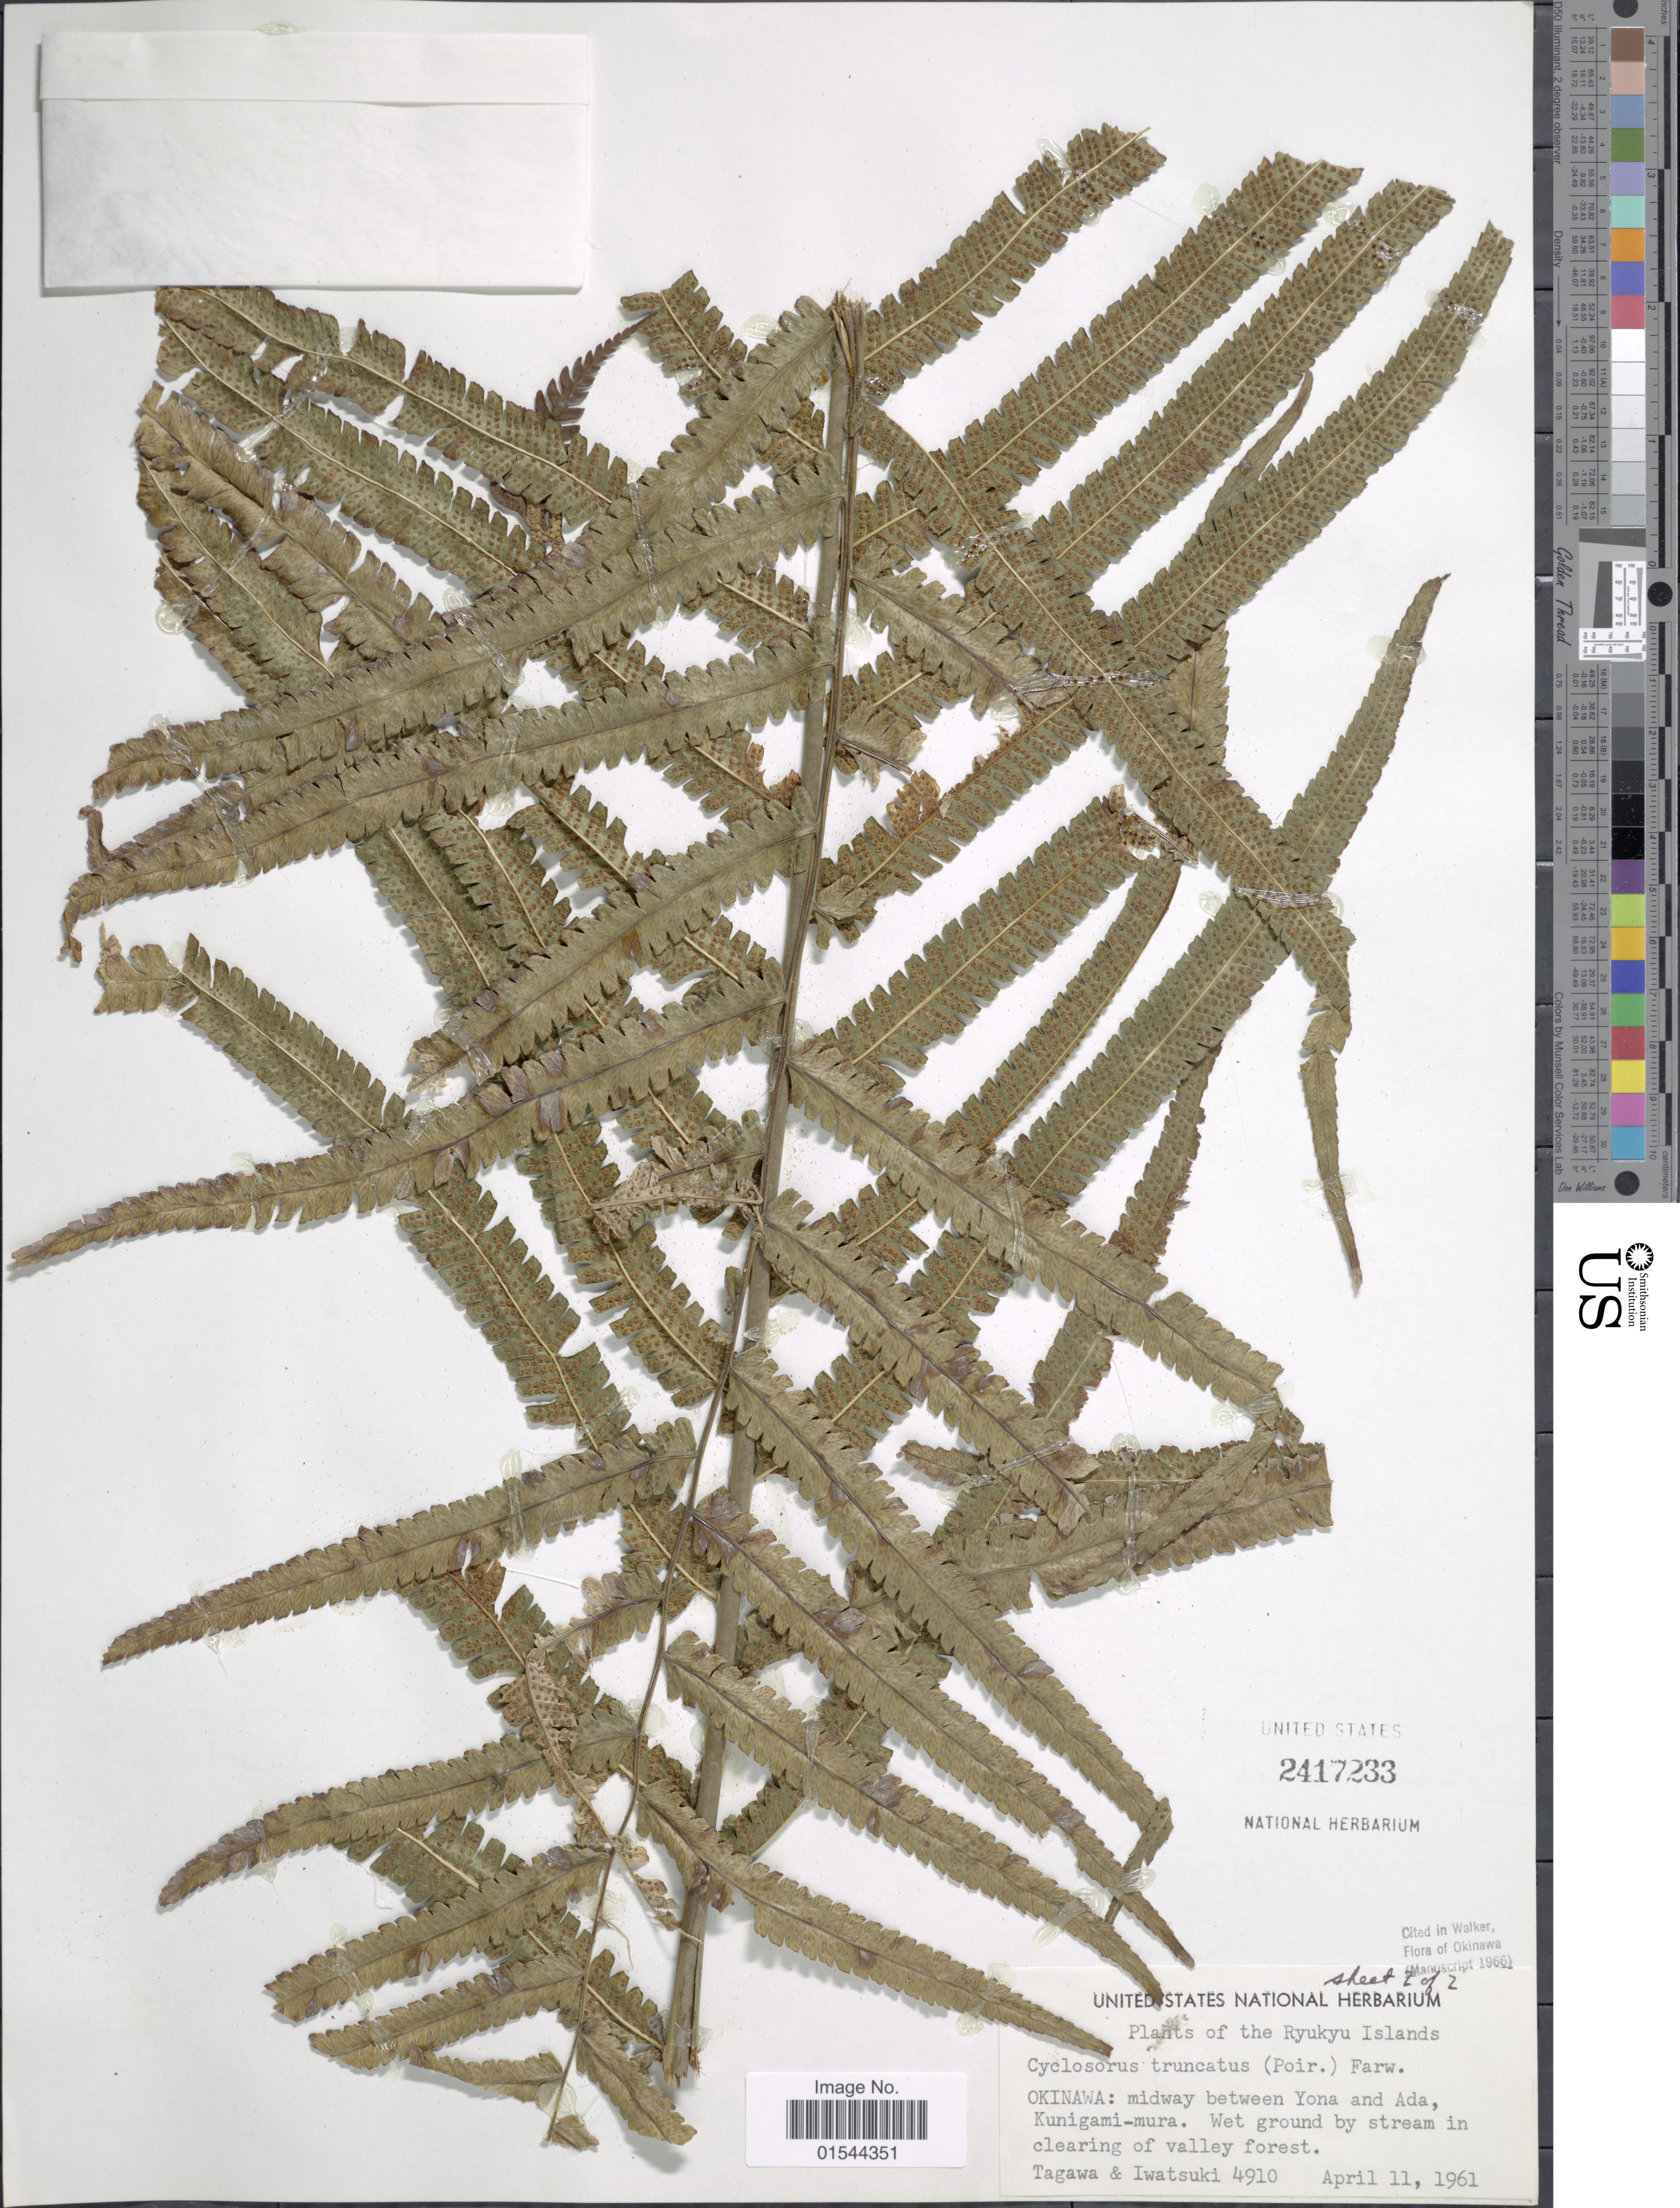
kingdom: Plantae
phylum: Tracheophyta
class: Polypodiopsida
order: Polypodiales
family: Thelypteridaceae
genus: Pneumatopteris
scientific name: Pneumatopteris truncata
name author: (Poir.) Holttum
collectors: A. Tagawa & Iwatsuki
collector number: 4910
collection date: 1961-04-11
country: Japan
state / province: Okinawa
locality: Okinawa: midway between Yona and Ada, Kunigami-Mura. Wet ground by stream in clearing of valley forest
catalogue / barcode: US 2417233